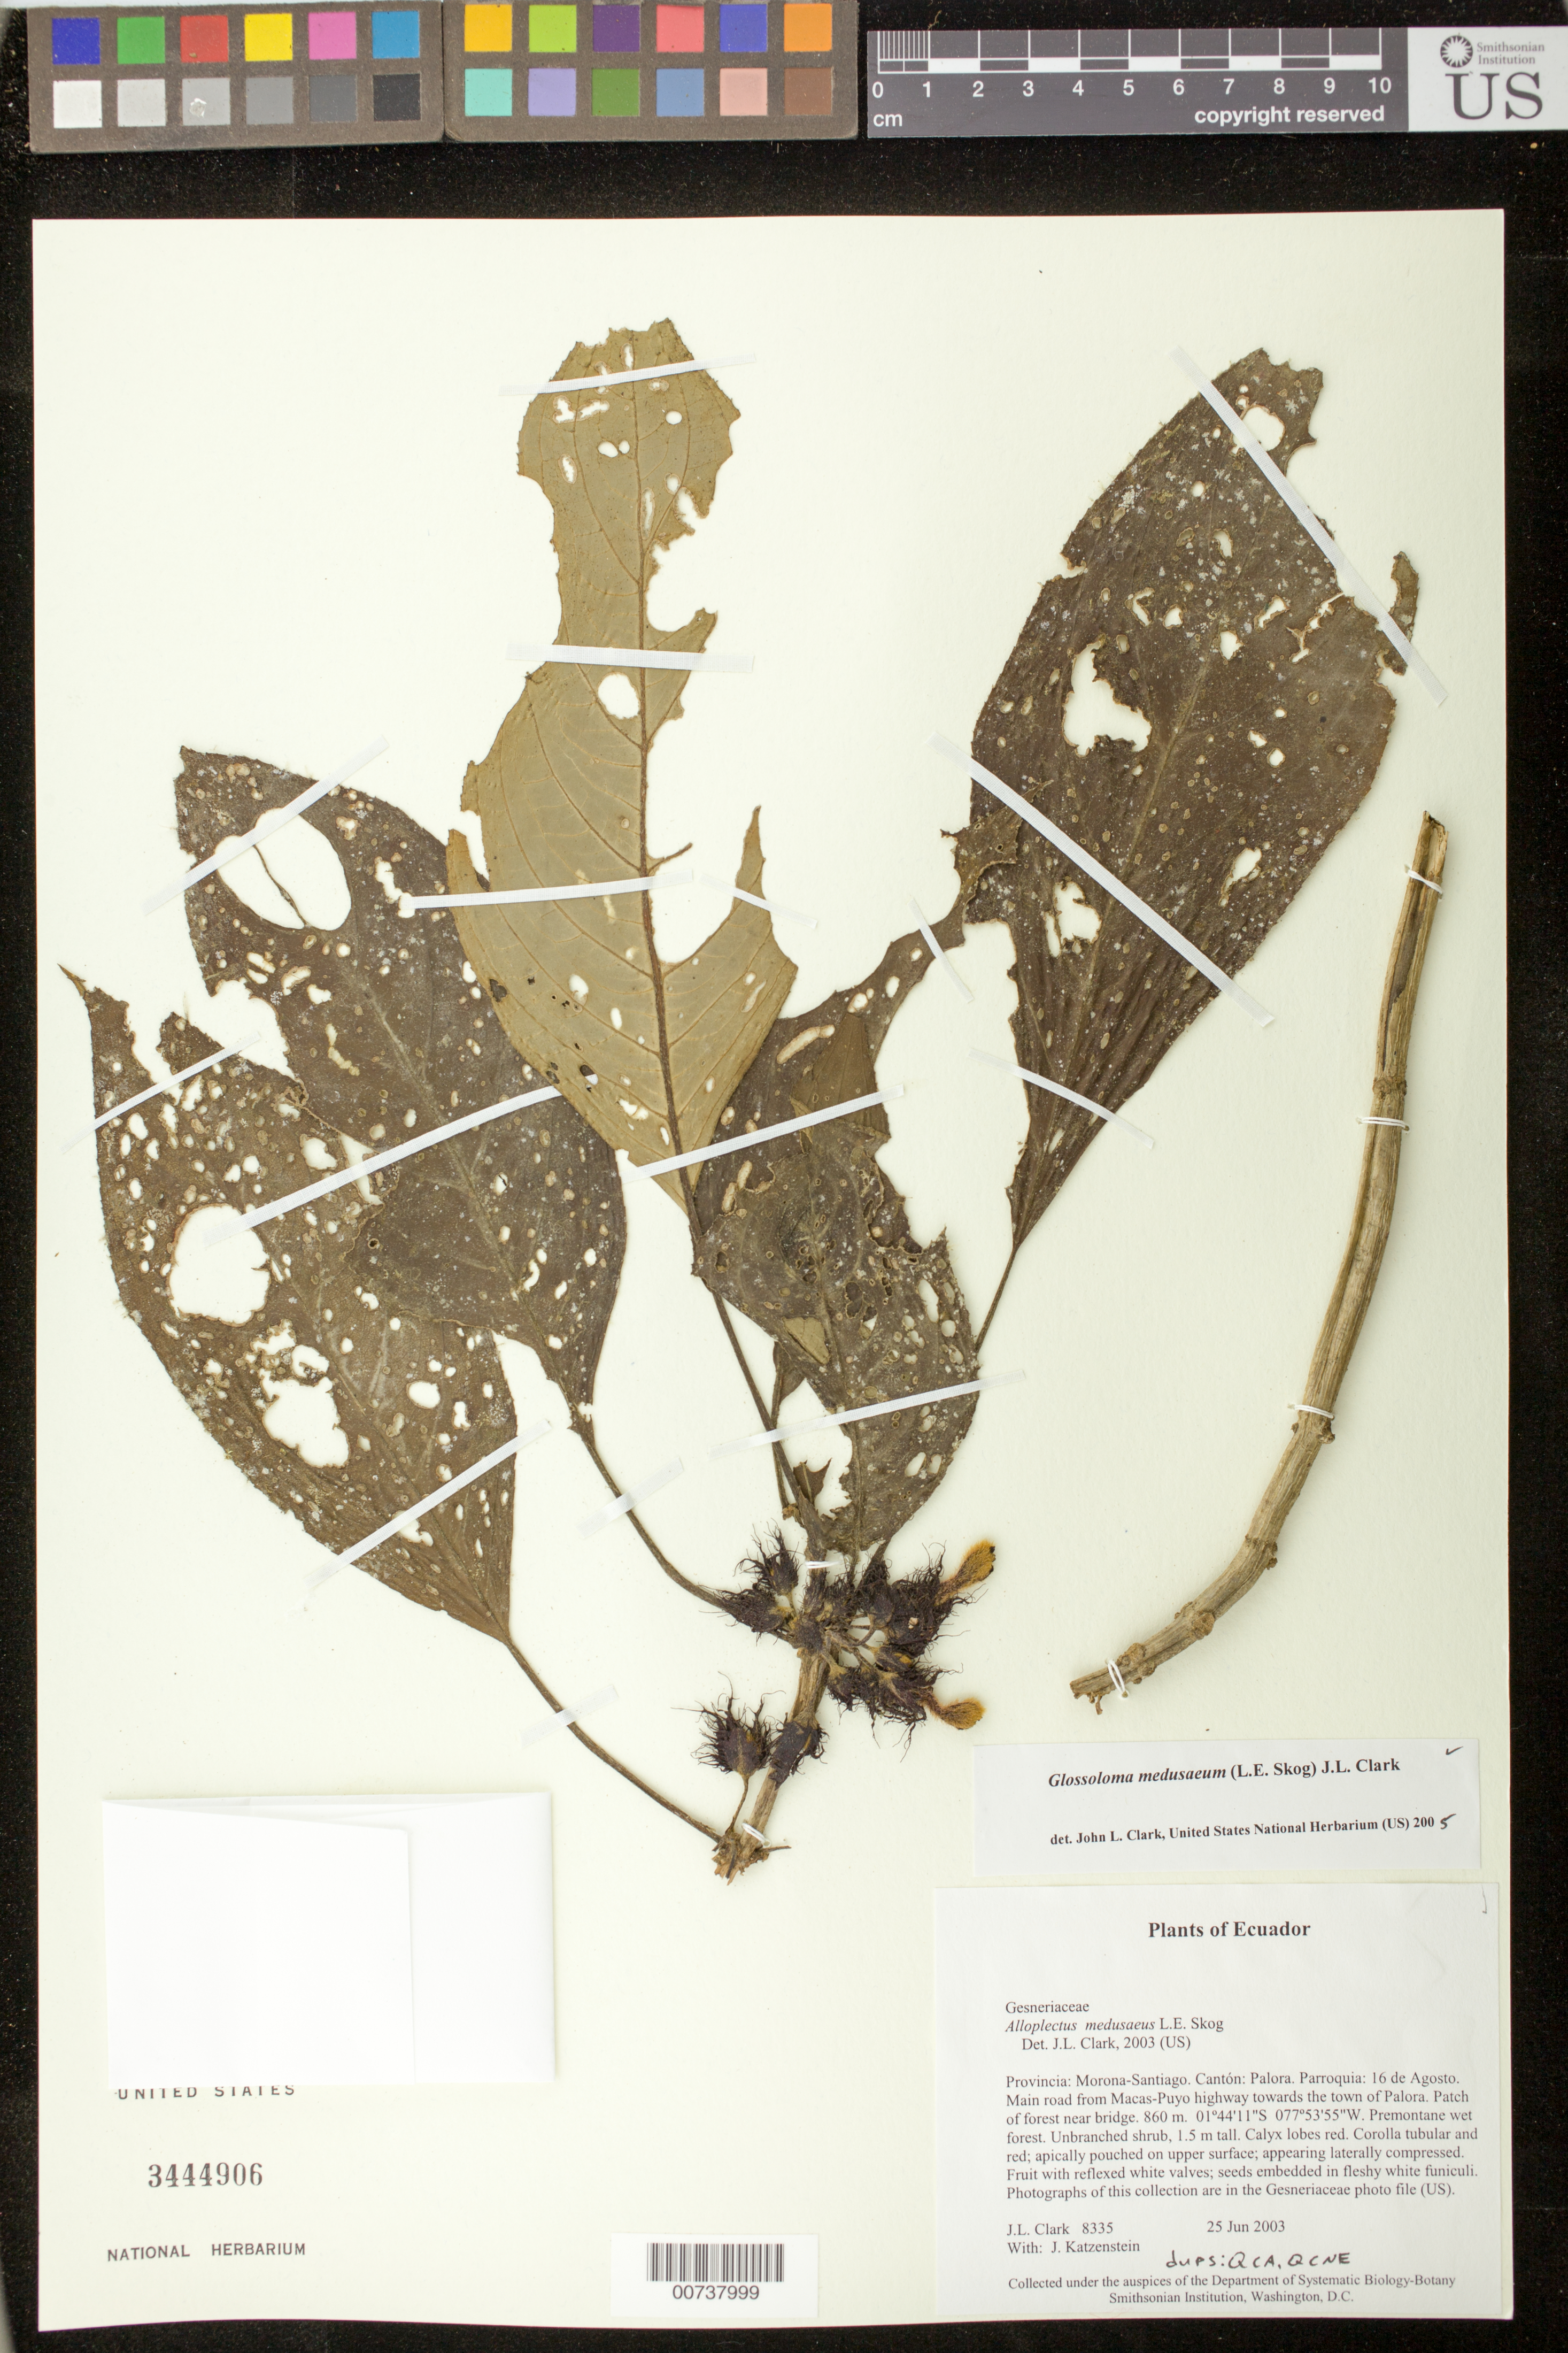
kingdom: Plantae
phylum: Tracheophyta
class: Magnoliopsida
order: Lamiales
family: Gesneriaceae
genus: Glossoloma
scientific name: Glossoloma medusaeum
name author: (L.E. Skog) J.L. Clark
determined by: Clark, J. L., (SEL), The Marie Selby Botanical Garden (UNITED STATES)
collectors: J. L. Clark & J. Katzenstein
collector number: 8335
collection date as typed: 25 Jun 2003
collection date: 2003-06-25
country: Ecuador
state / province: Morona-Santiago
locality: Palora. Parroquia: 16 de Agosto. Main road from Macas-Puyo highway towards the town of Palora. Patch of forest near bridge.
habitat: Premontane wet forest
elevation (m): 860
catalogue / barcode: US 3444906